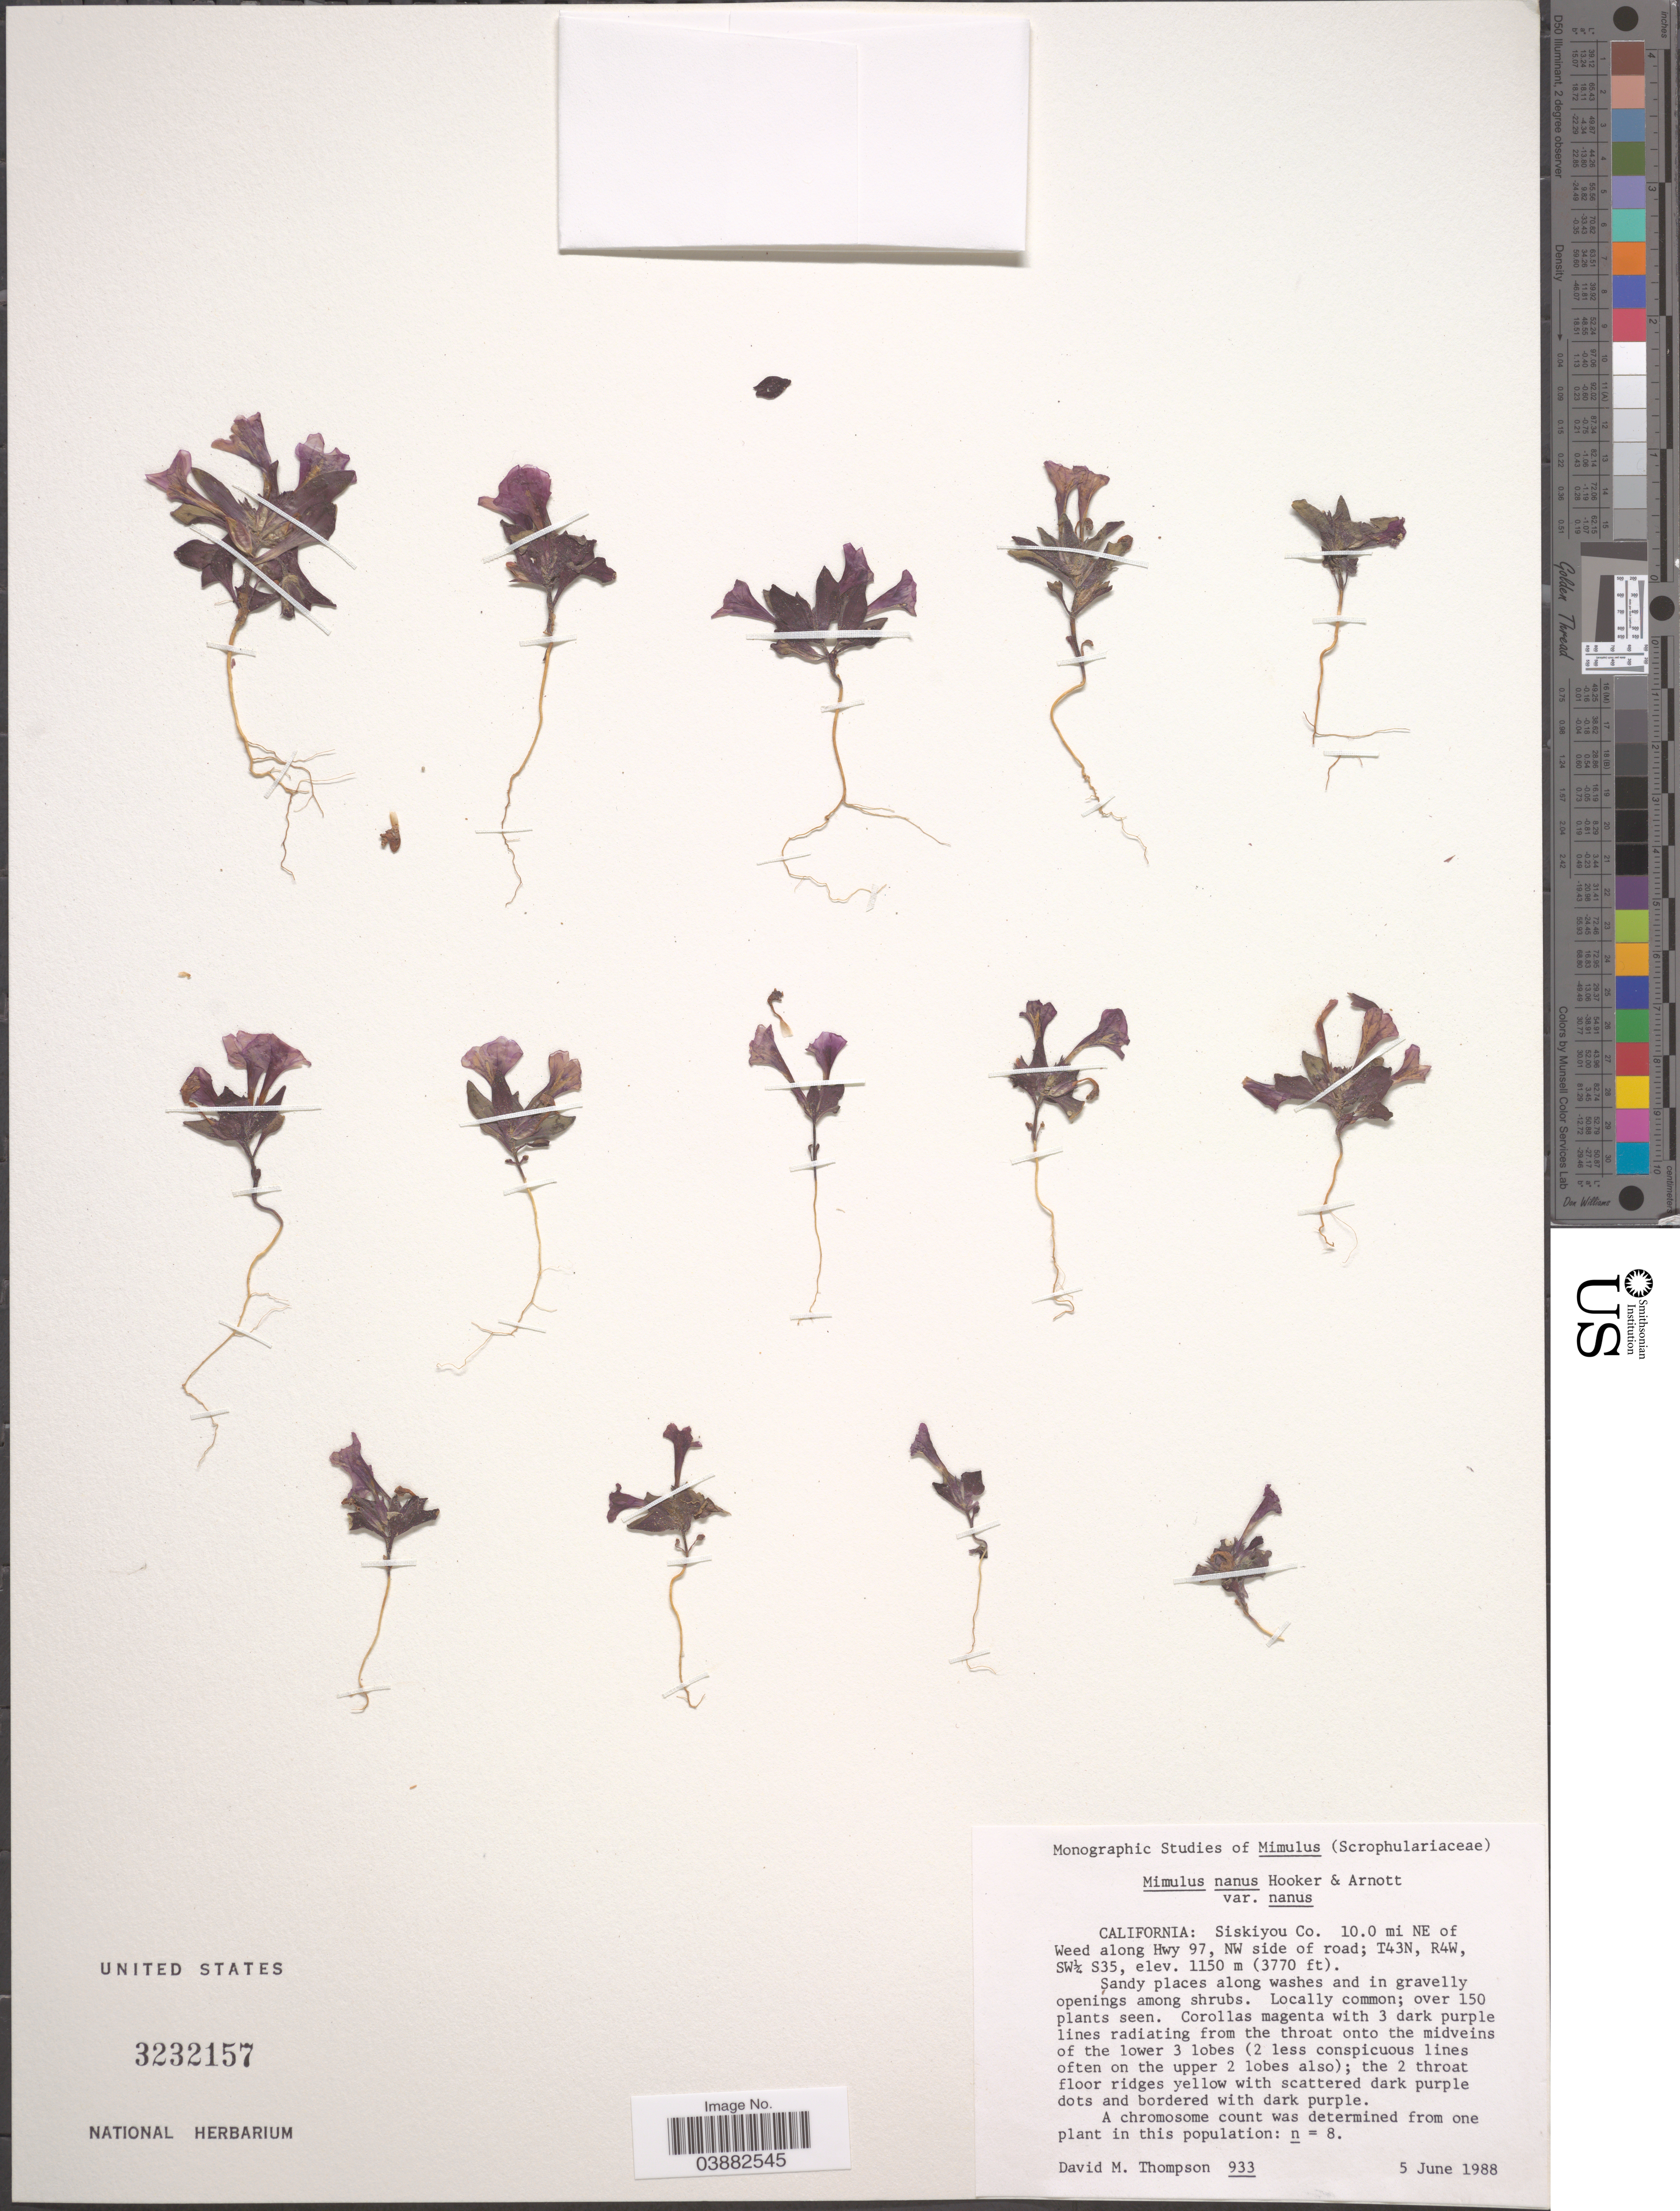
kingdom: Plantae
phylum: Tracheophyta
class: Magnoliopsida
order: Lamiales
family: Phrymaceae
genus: Mimulus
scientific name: Mimulus nanus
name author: Hook. & Arn.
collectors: D. M. Thompson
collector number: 933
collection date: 1988-06-05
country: United States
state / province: California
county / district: Siskiyou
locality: Siskiyou Co. 10.0 mi NE of Weed along Hwy 97, NW side of road; T43N, R4W, SW¼ S35.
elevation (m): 1149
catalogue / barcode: US 3232157